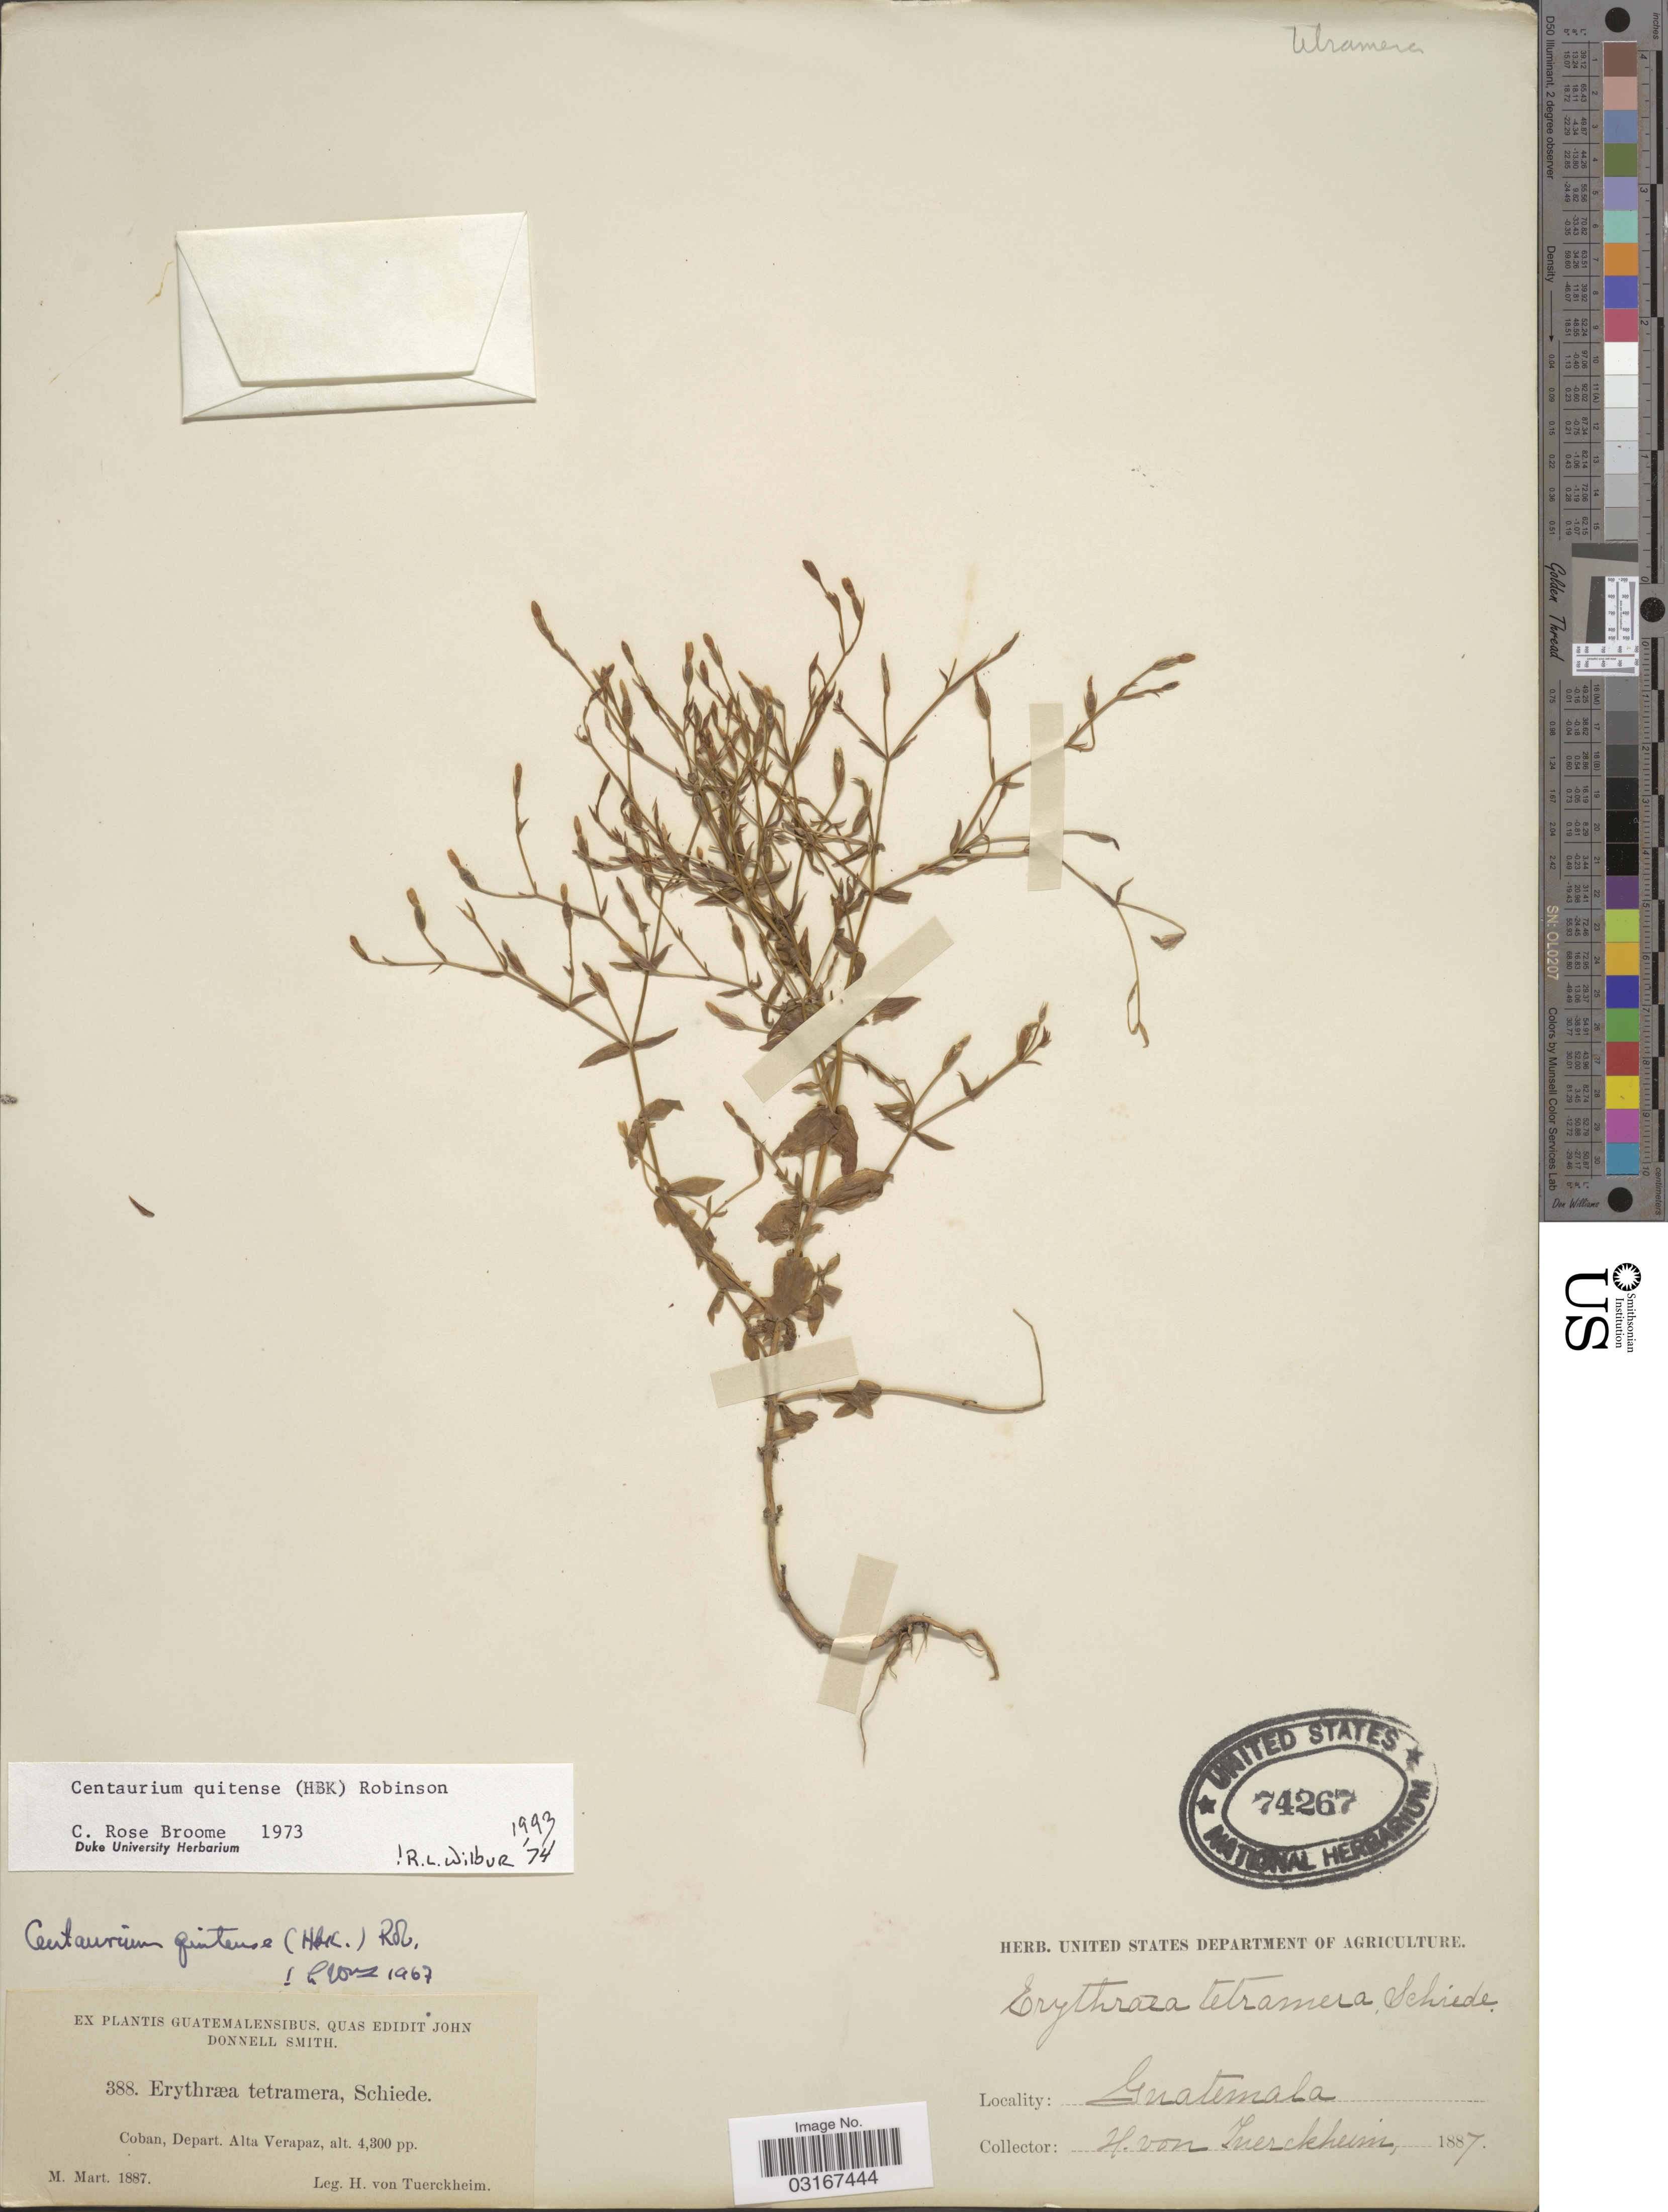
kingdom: Plantae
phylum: Tracheophyta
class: Magnoliopsida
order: Gentianales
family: Gentianaceae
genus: Centaurium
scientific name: Centaurium quitense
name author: (Kunth) B.L. Rob.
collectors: H. von Türckheim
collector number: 388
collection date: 1887-03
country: Guatemala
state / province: Alta Verapaz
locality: Coban, Depart. Alta Verapaz.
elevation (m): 1311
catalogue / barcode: US 74267